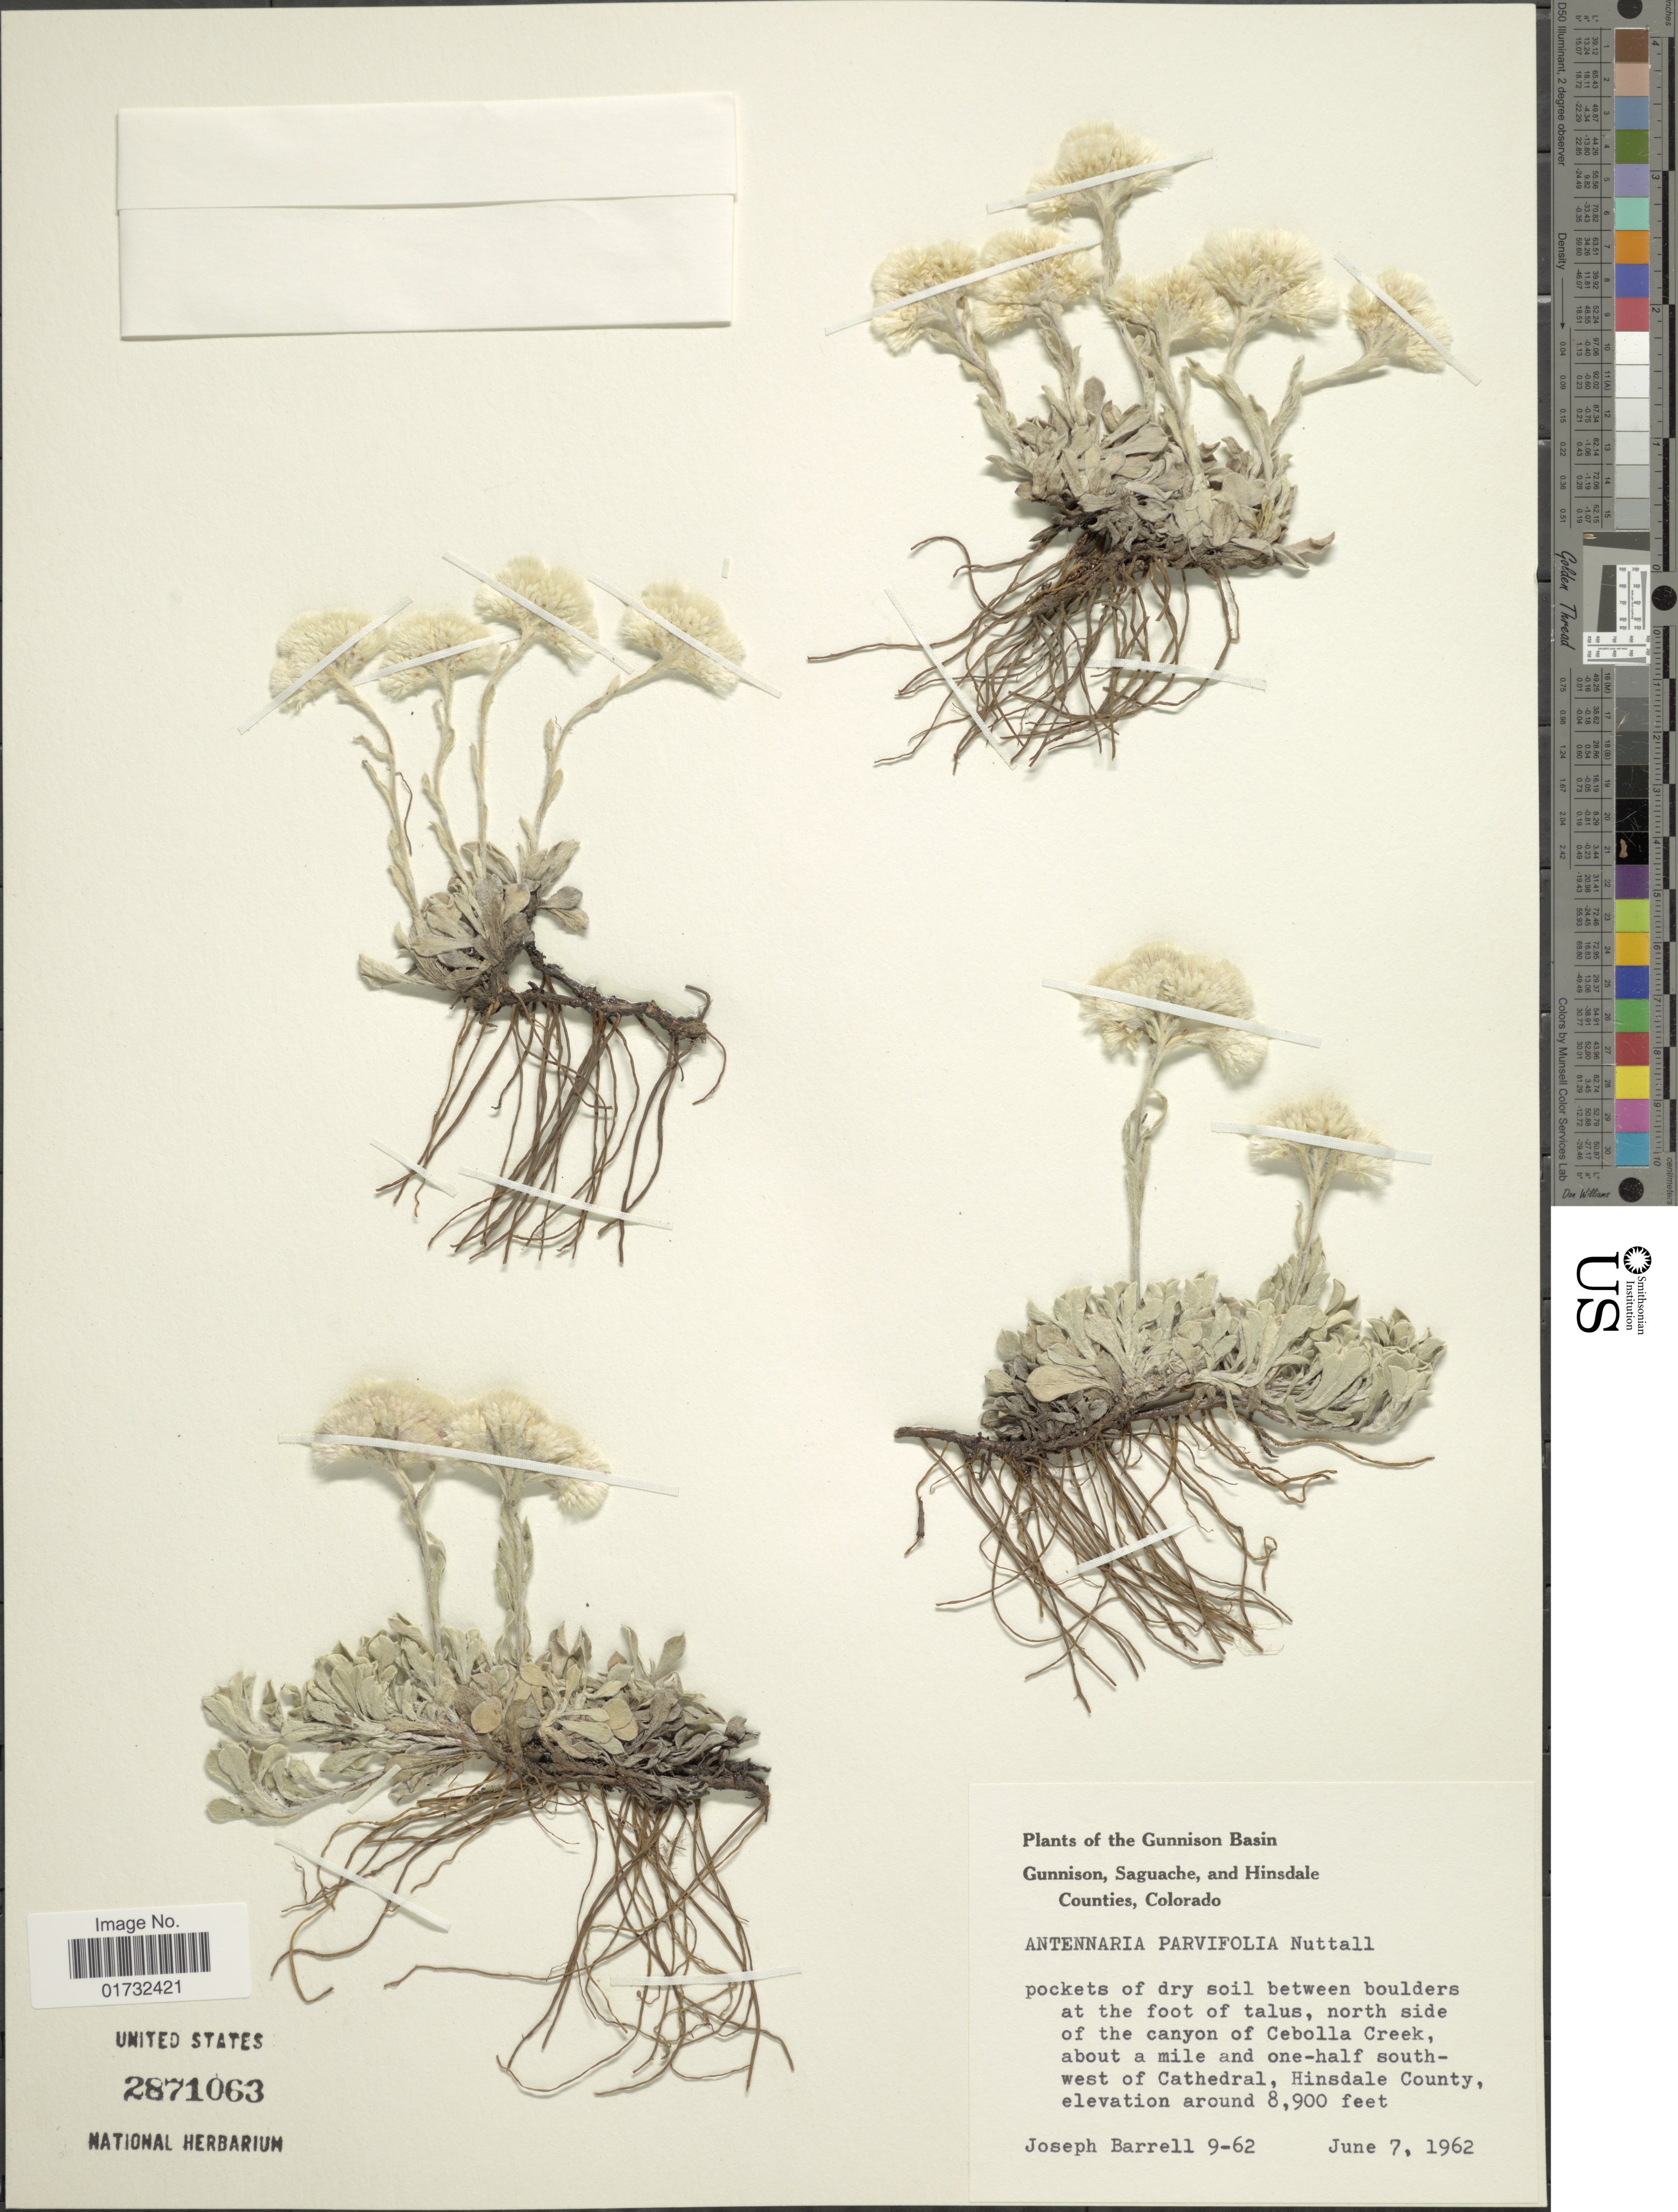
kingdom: Plantae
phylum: Tracheophyta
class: Magnoliopsida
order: Asterales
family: Asteraceae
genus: Antennaria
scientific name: Antennaria parvifolia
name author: Nutt.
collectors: J. Barrell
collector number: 9-62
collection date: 1962-06-07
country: United States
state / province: Colorado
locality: Gunnison Basin. north side of the canyon of Cebolla Creek, about a mile and one-half southwest of Cathedral, Hinsdale County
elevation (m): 2713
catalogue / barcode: US 2871063